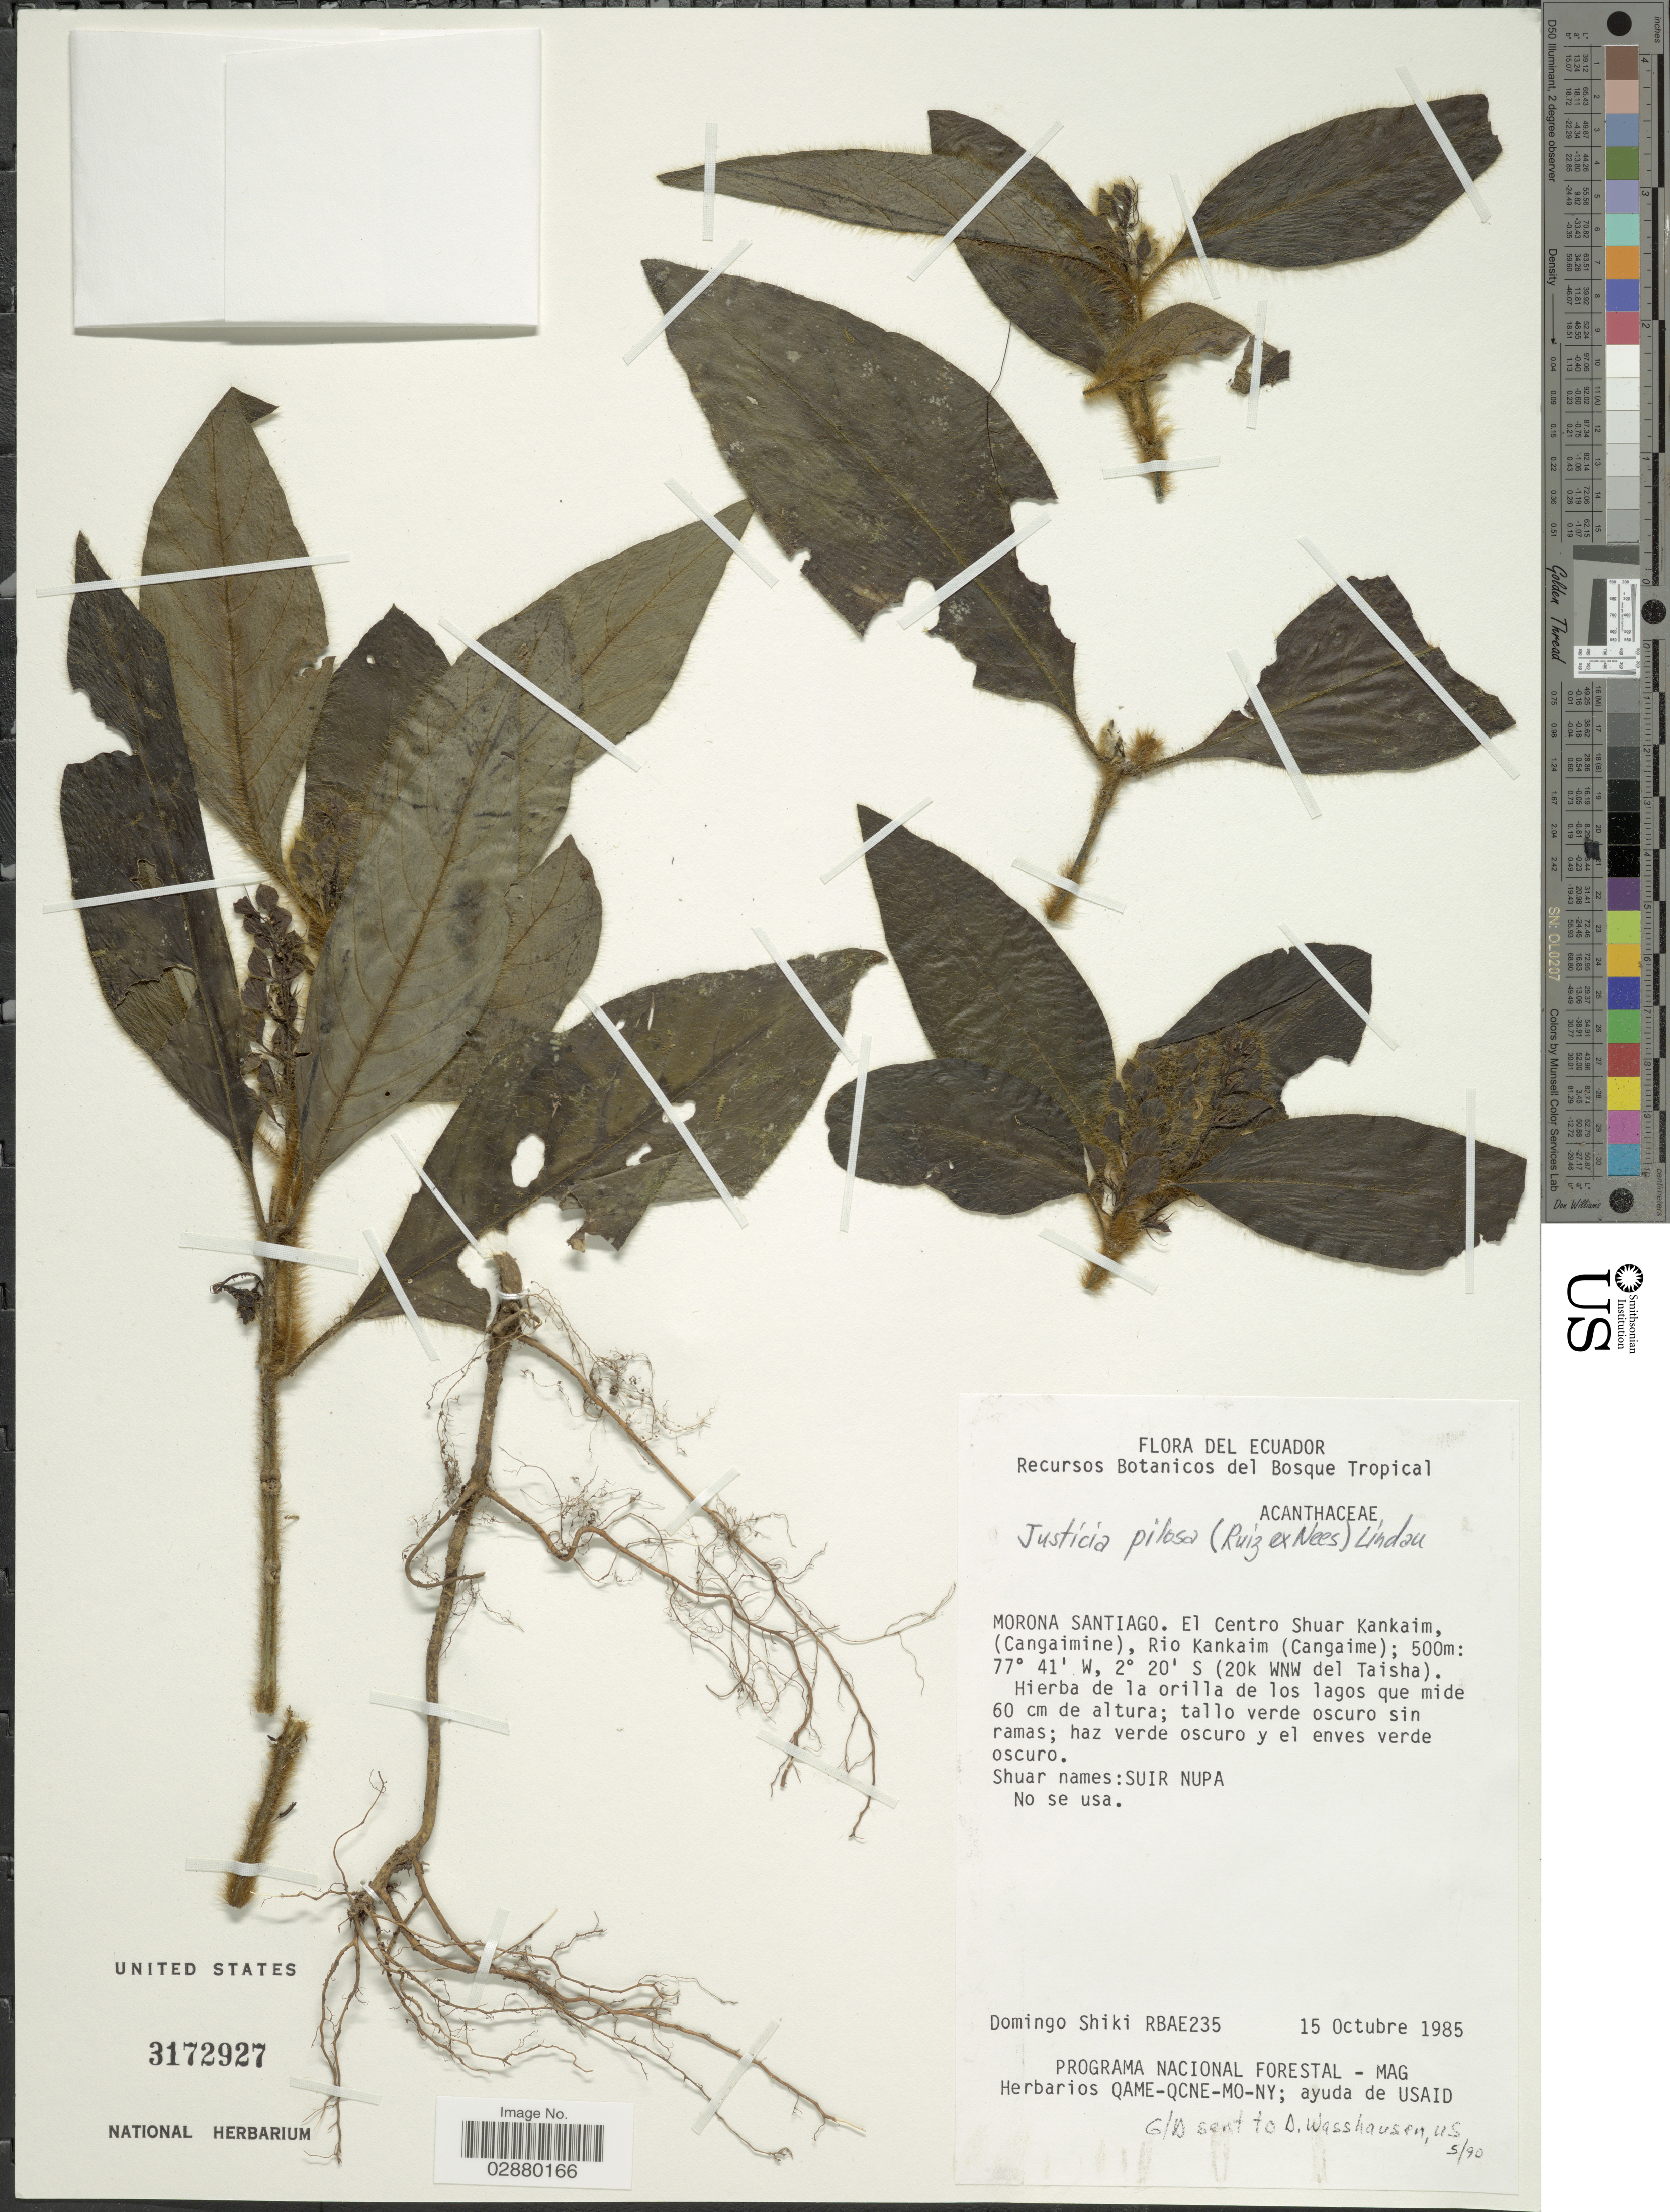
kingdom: Plantae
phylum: Tracheophyta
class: Magnoliopsida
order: Lamiales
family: Acanthaceae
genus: Justicia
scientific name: Justicia pilosa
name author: (Ruiz ex Nees) Lindau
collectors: D. Shiki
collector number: RBAE2035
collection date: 1985-10-15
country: Ecuador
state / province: Morona-Santiago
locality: El Centro Shuar Kankaim, (Cangaimine), Rio Kankaim (Cangaime), (20k WNW del Taisha).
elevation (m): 50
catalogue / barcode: US 3172927